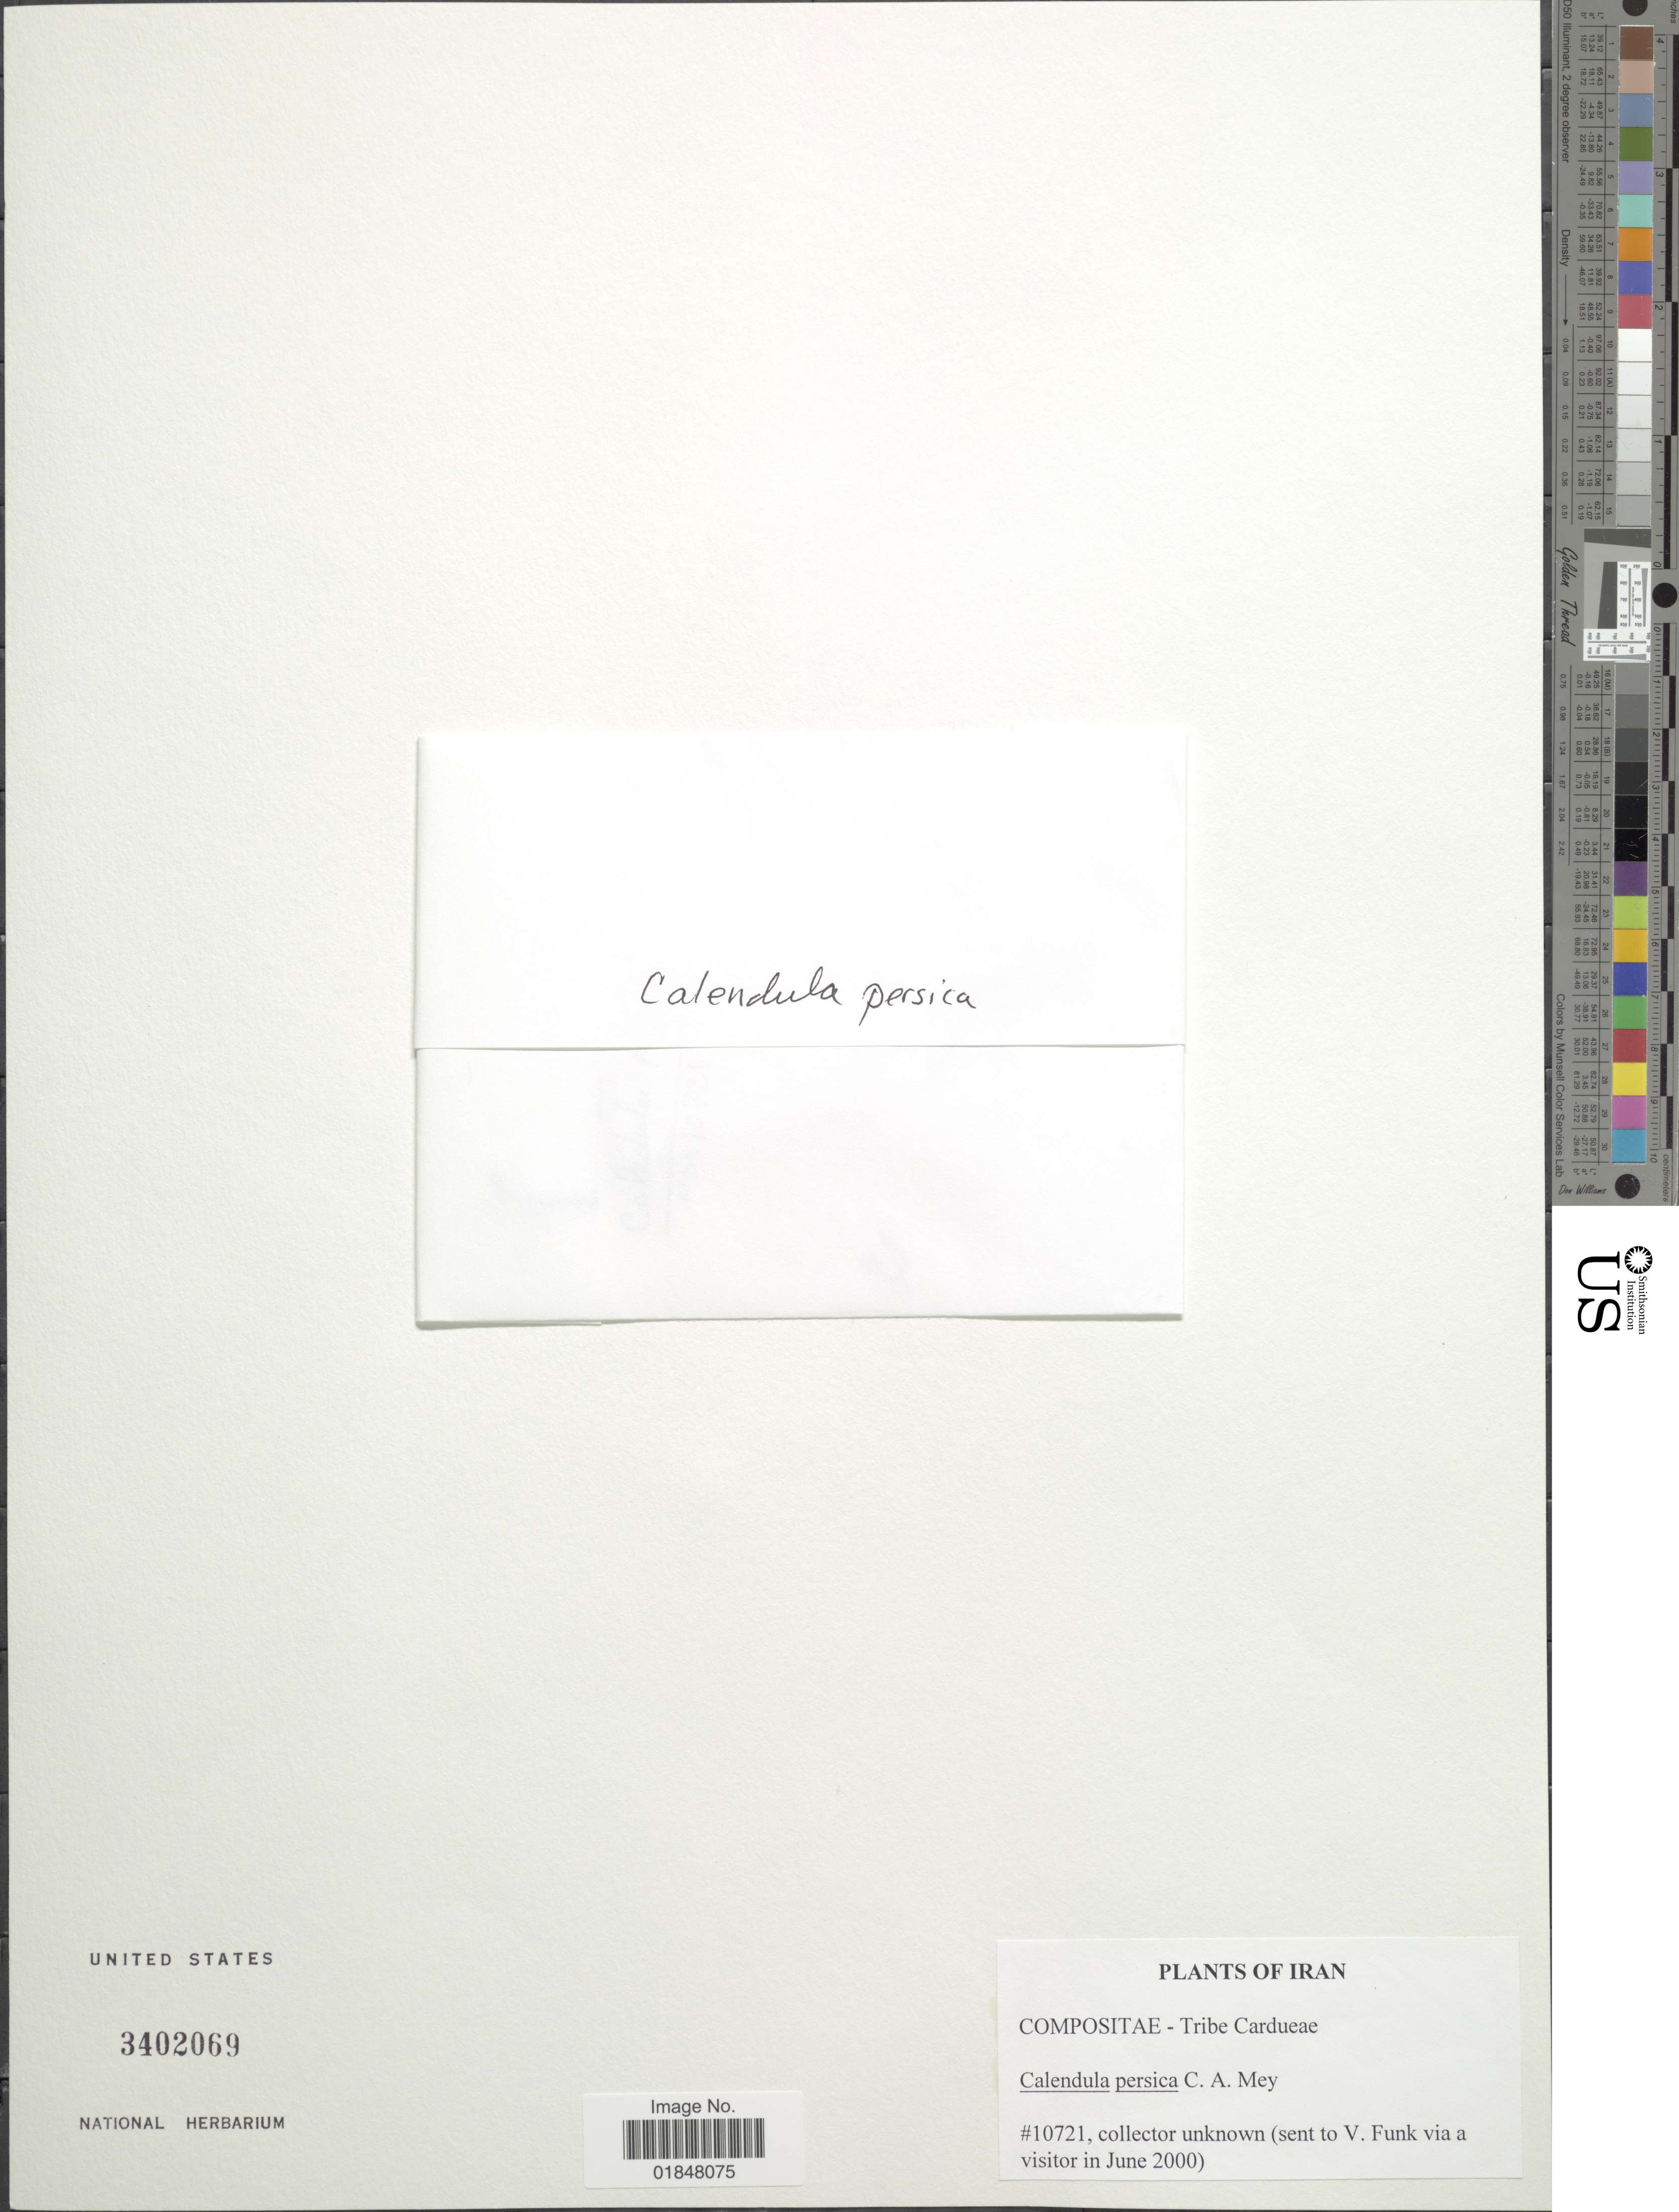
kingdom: Plantae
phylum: Tracheophyta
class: Magnoliopsida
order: Asterales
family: Asteraceae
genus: Calendula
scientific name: Calendula arvensis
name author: L.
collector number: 10721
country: Iran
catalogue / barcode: US 3402069